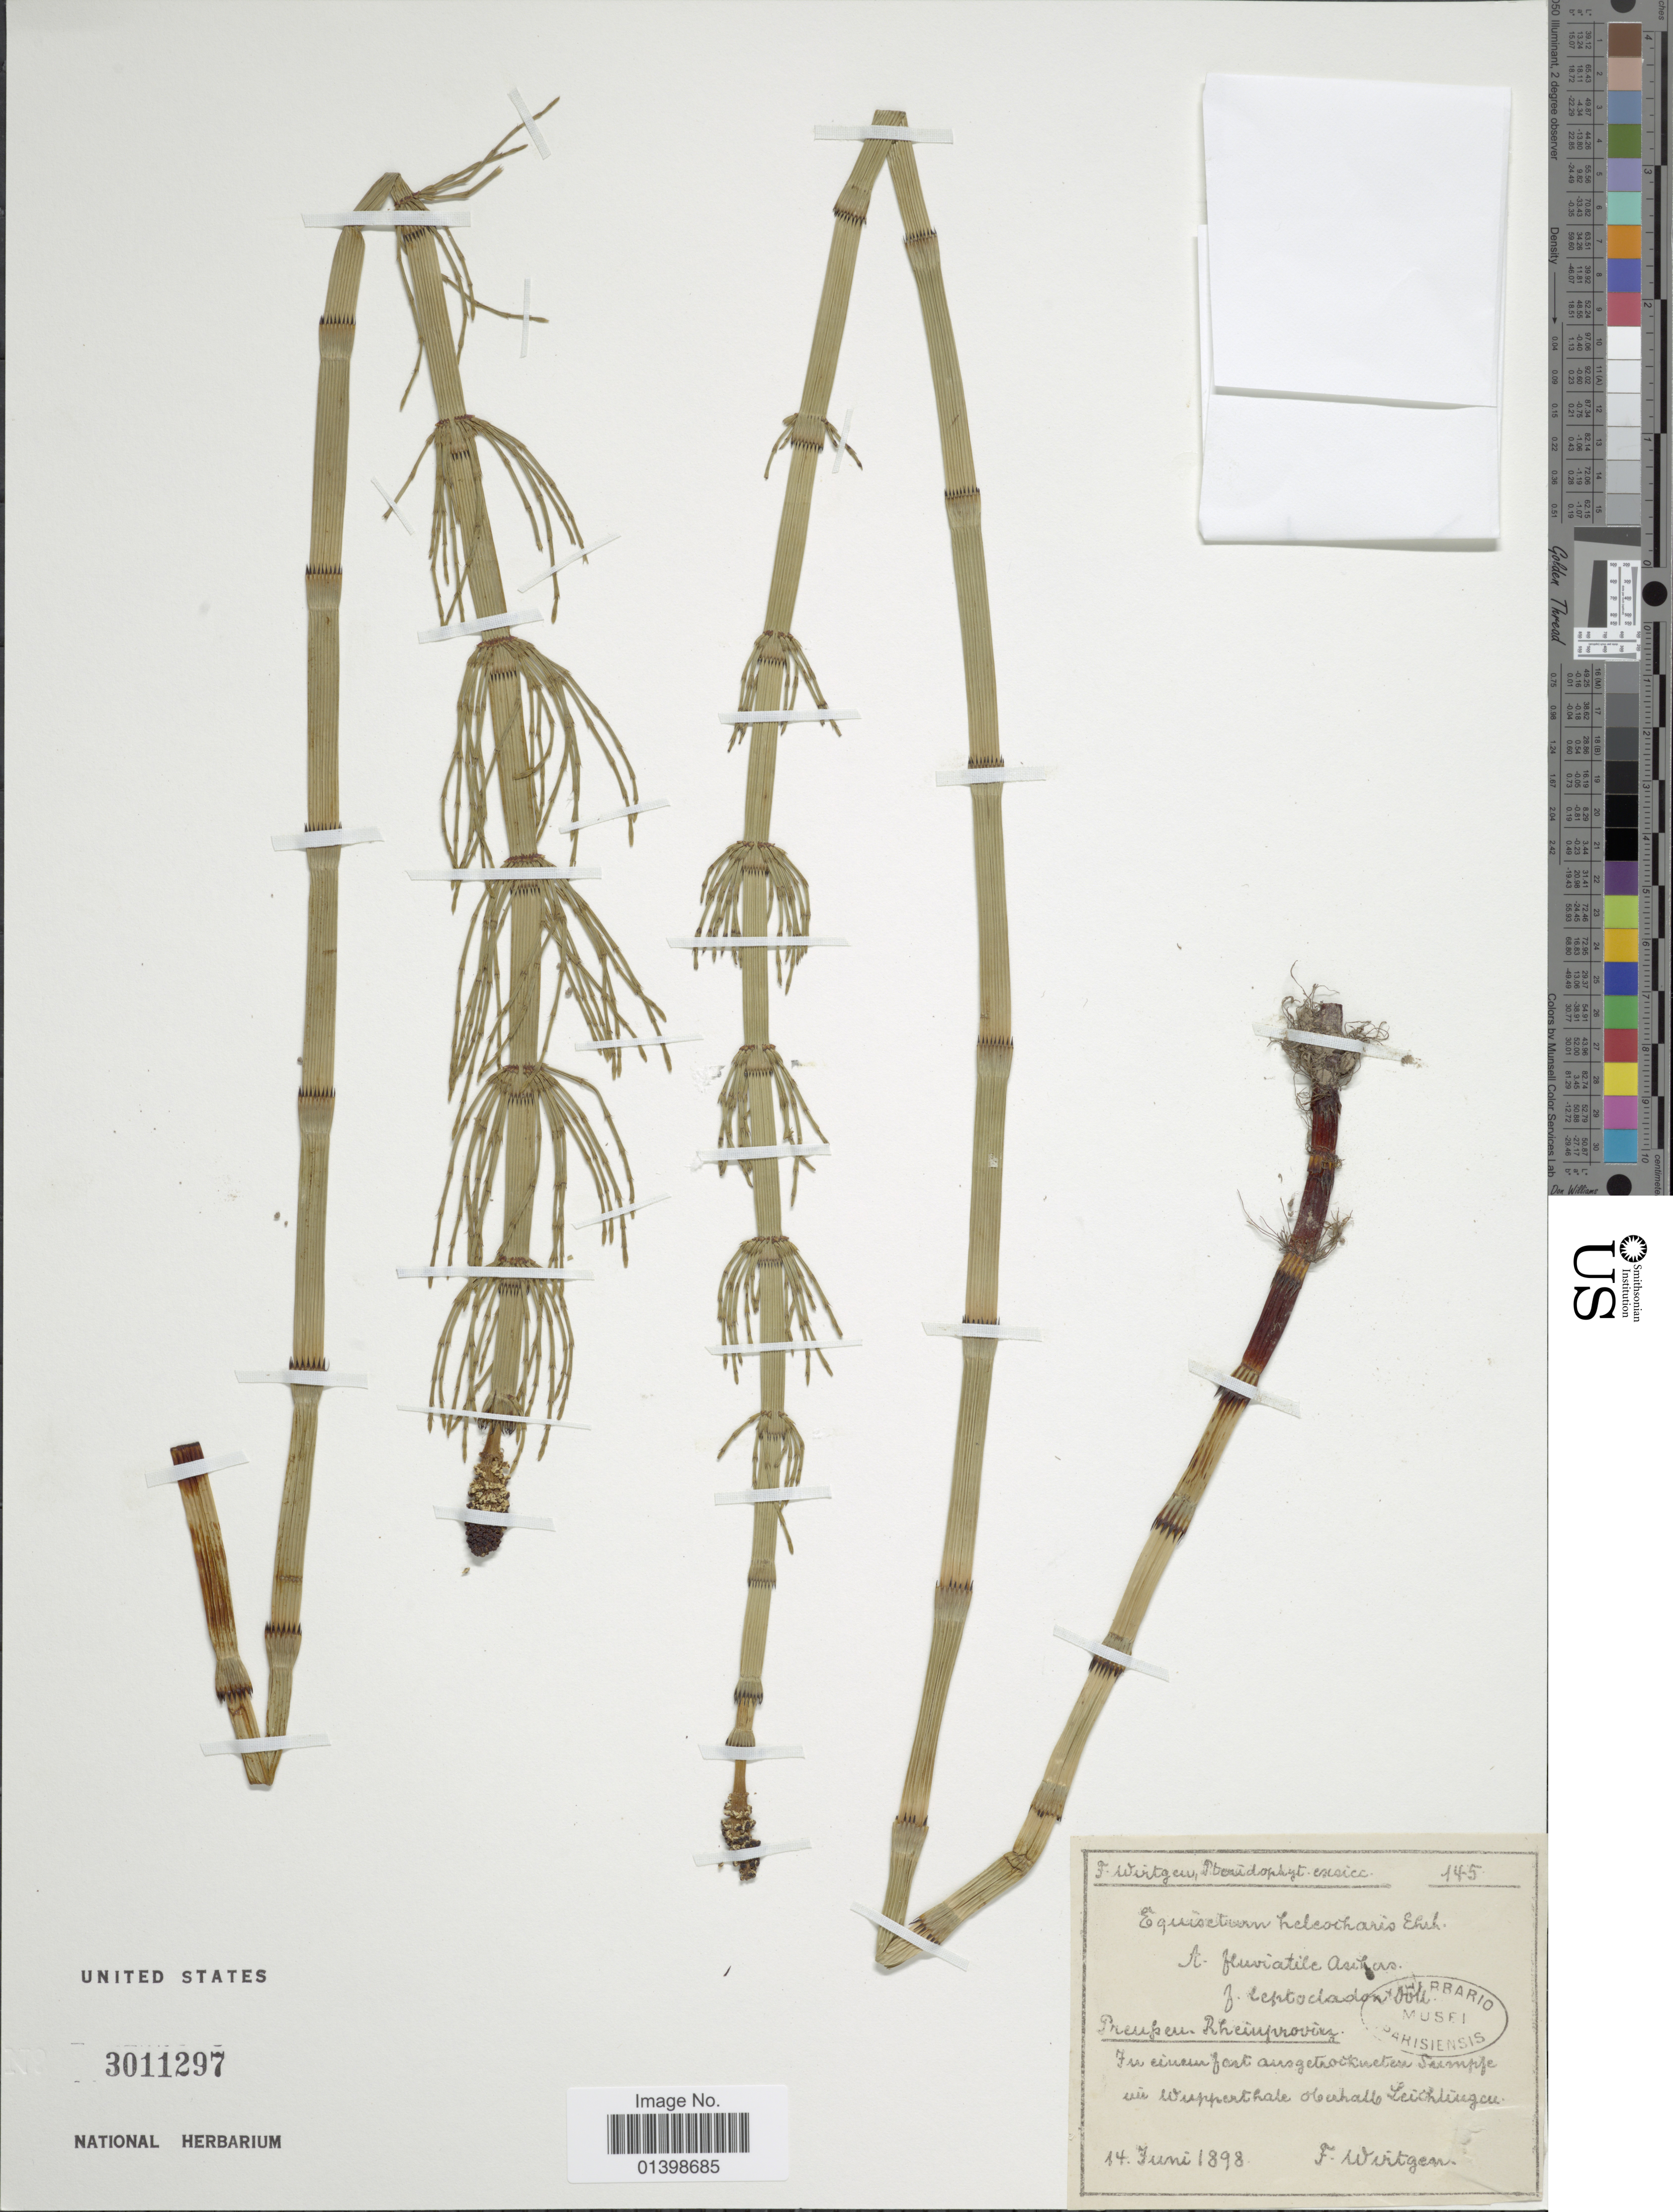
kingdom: Plantae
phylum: Tracheophyta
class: Polypodiopsida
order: Equisetales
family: Equisetaceae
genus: Equisetum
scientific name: Equisetum fluviatile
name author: L.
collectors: F. Wirtgen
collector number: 145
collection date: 1898-06-14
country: Germany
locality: Preufsen Rheinprovinz. In einem [illegible text] sumpfe in Wupperthale oberhals Leichtingen[interpreted]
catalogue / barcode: US 3011297